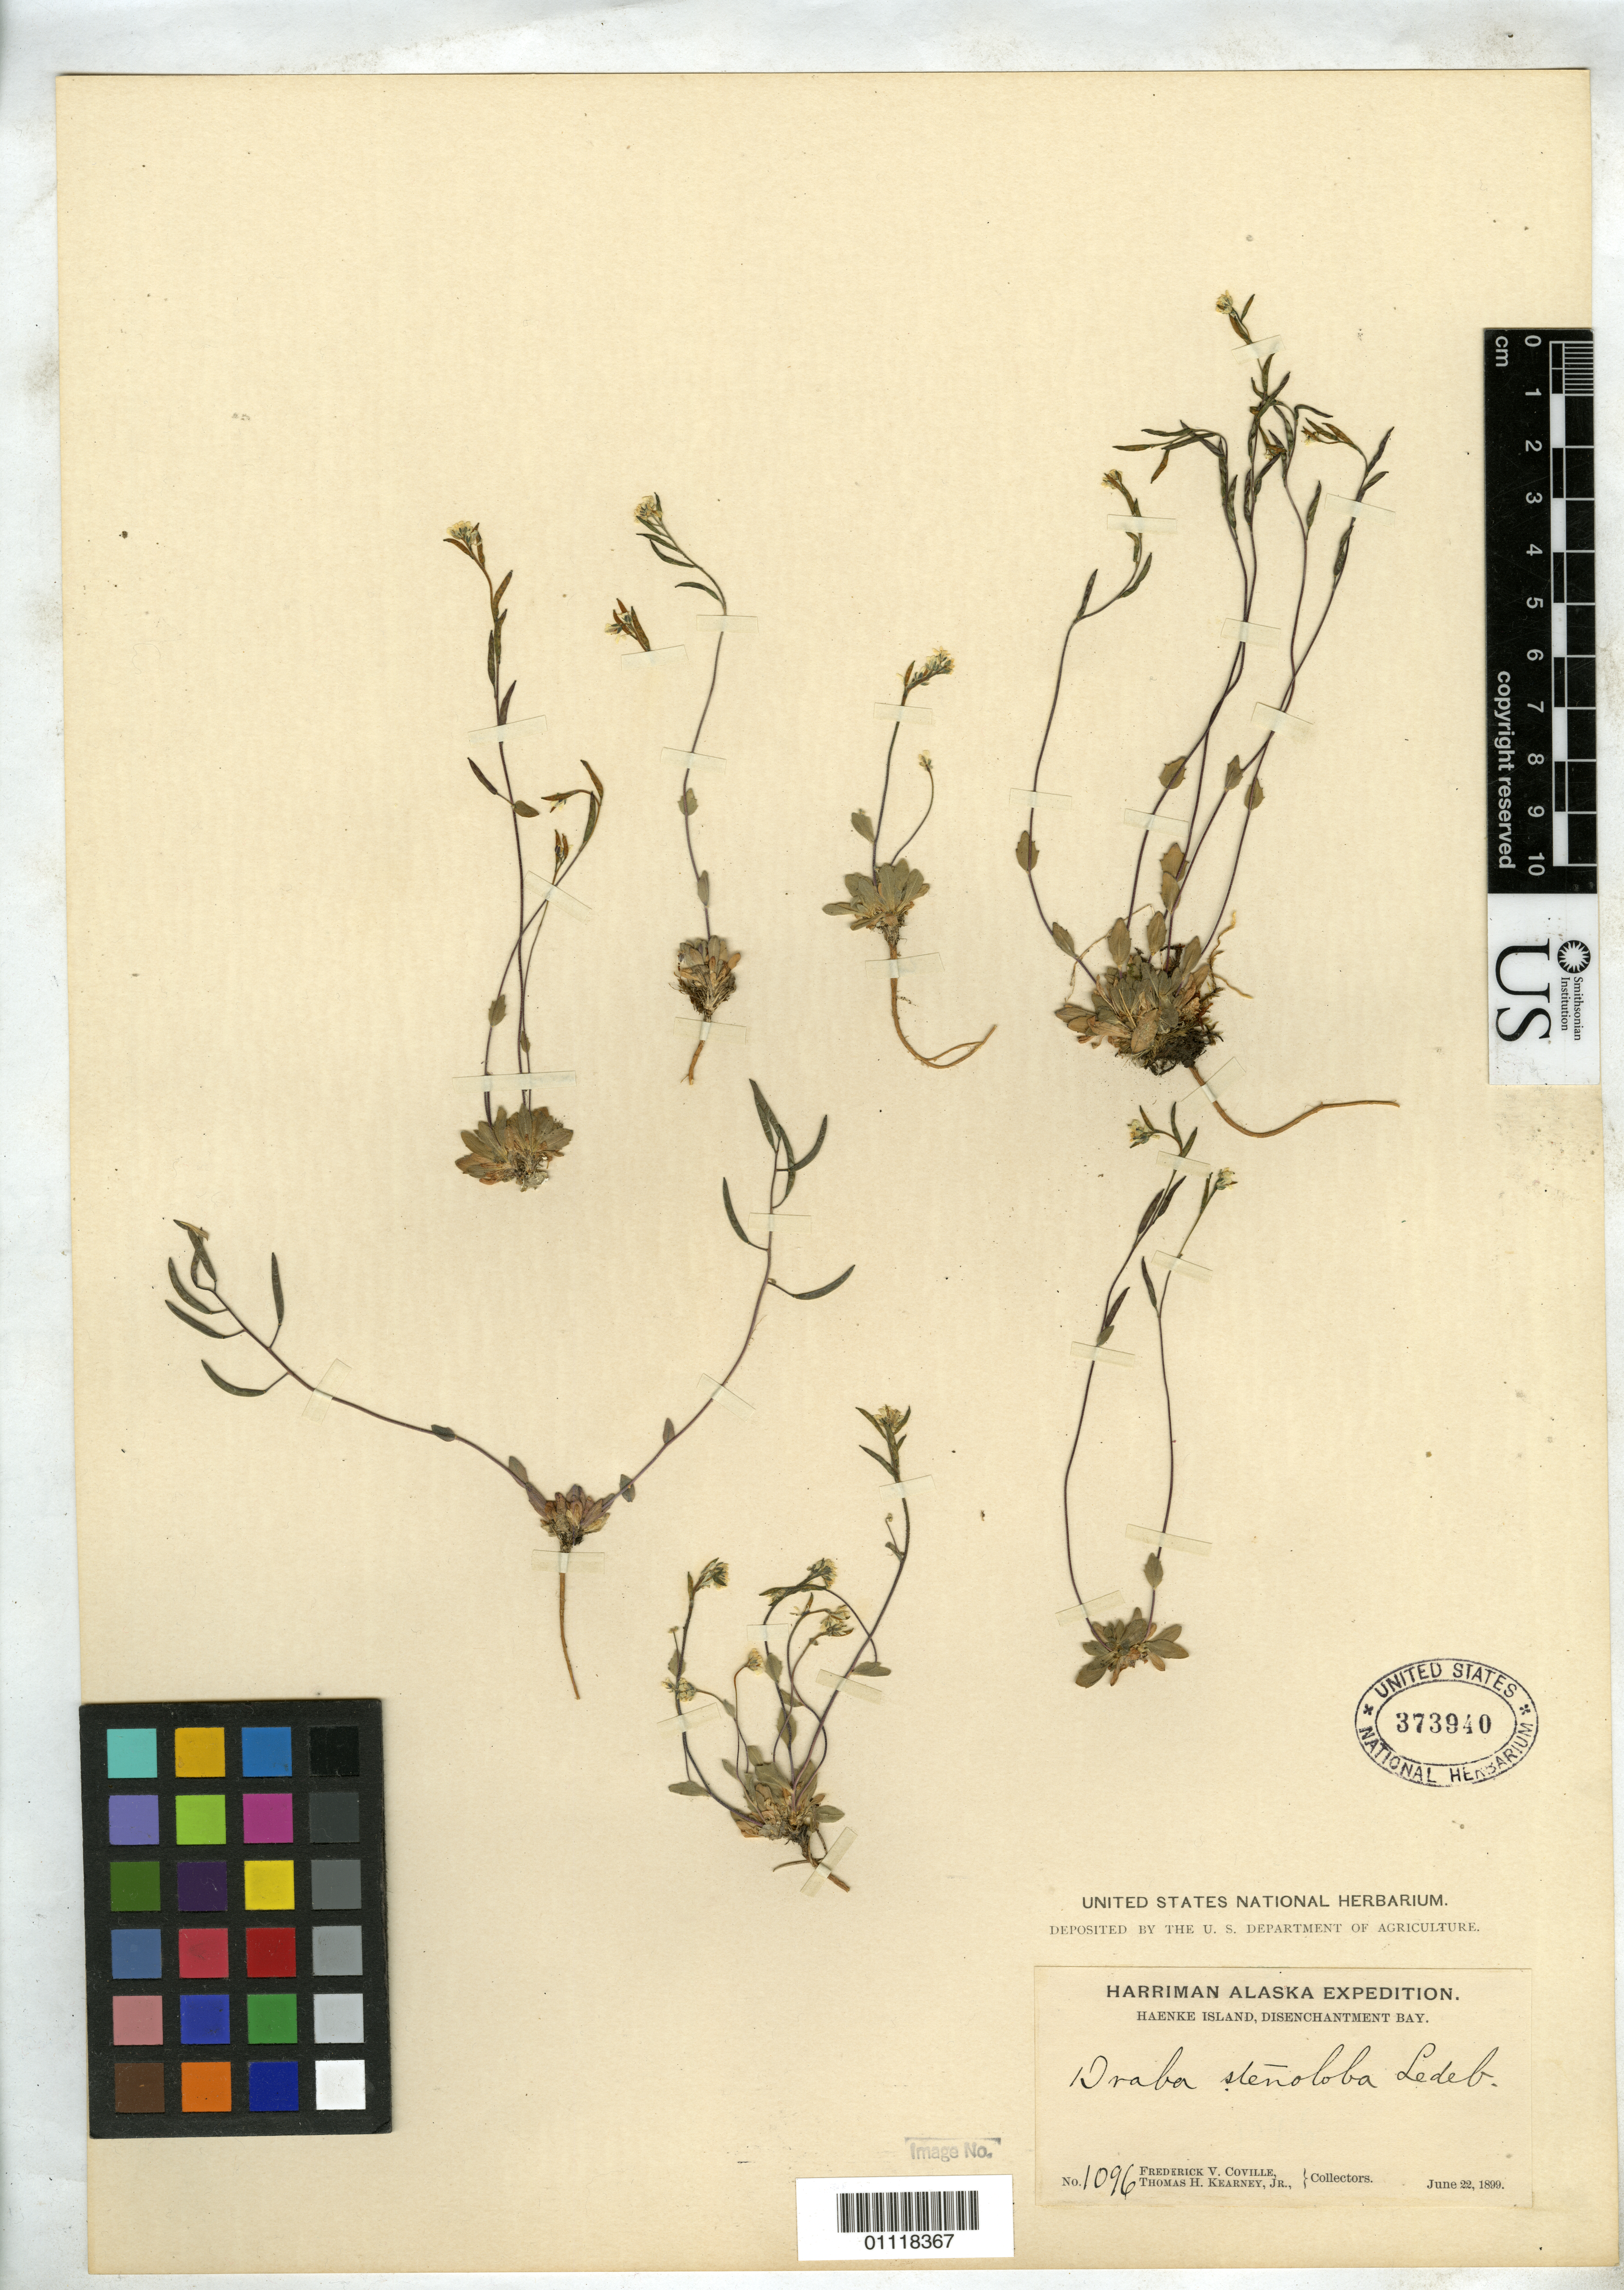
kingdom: Plantae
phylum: Tracheophyta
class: Magnoliopsida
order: Brassicales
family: Brassicaceae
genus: Draba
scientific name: Draba stenoloba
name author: Ledeb.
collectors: F. V. Coville & T. H. Kearney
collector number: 1096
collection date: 1899-06-22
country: United States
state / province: Alaska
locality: Egg Island, Disenchantment Bay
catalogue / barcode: US 373940